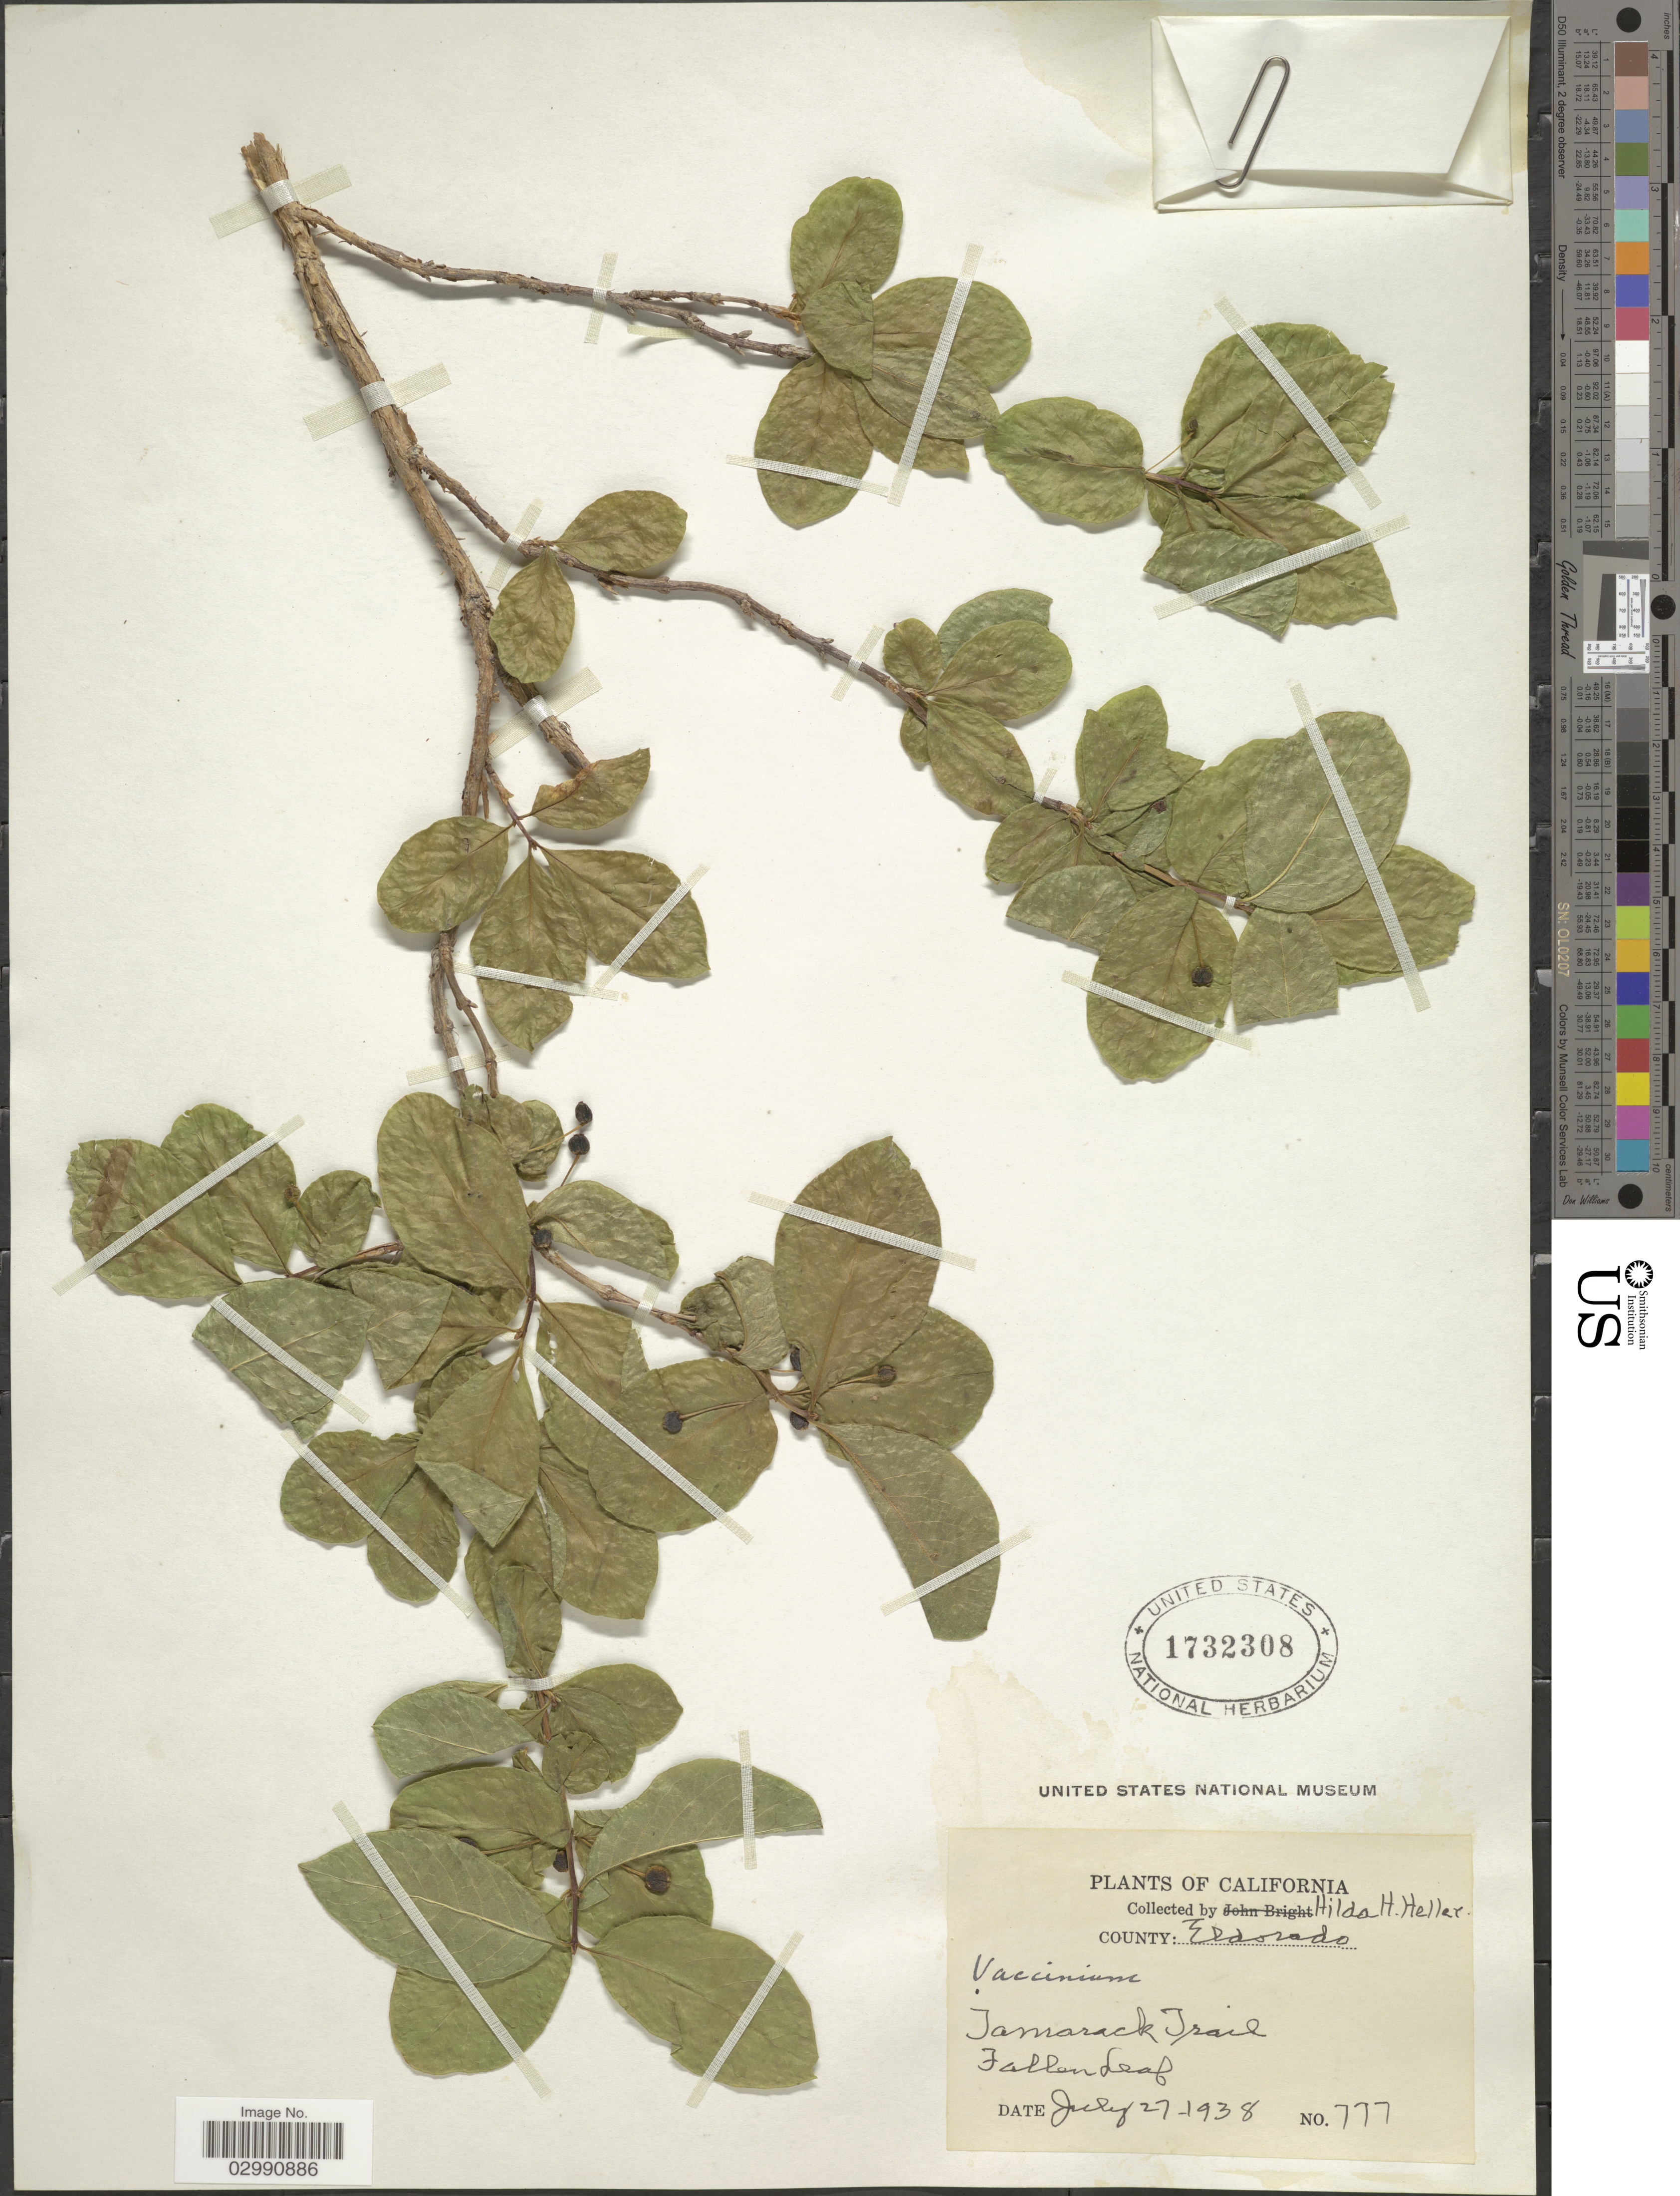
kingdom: Plantae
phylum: Tracheophyta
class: Magnoliopsida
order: Ericales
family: Ericaceae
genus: Vaccinium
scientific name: Vaccinium sp.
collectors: H. H. Heller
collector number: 777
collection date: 1938-07-27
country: United States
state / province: California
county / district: El Dorado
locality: County: Eldorado. Jamarack Trail. Fallen Leaf.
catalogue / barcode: US 1732308